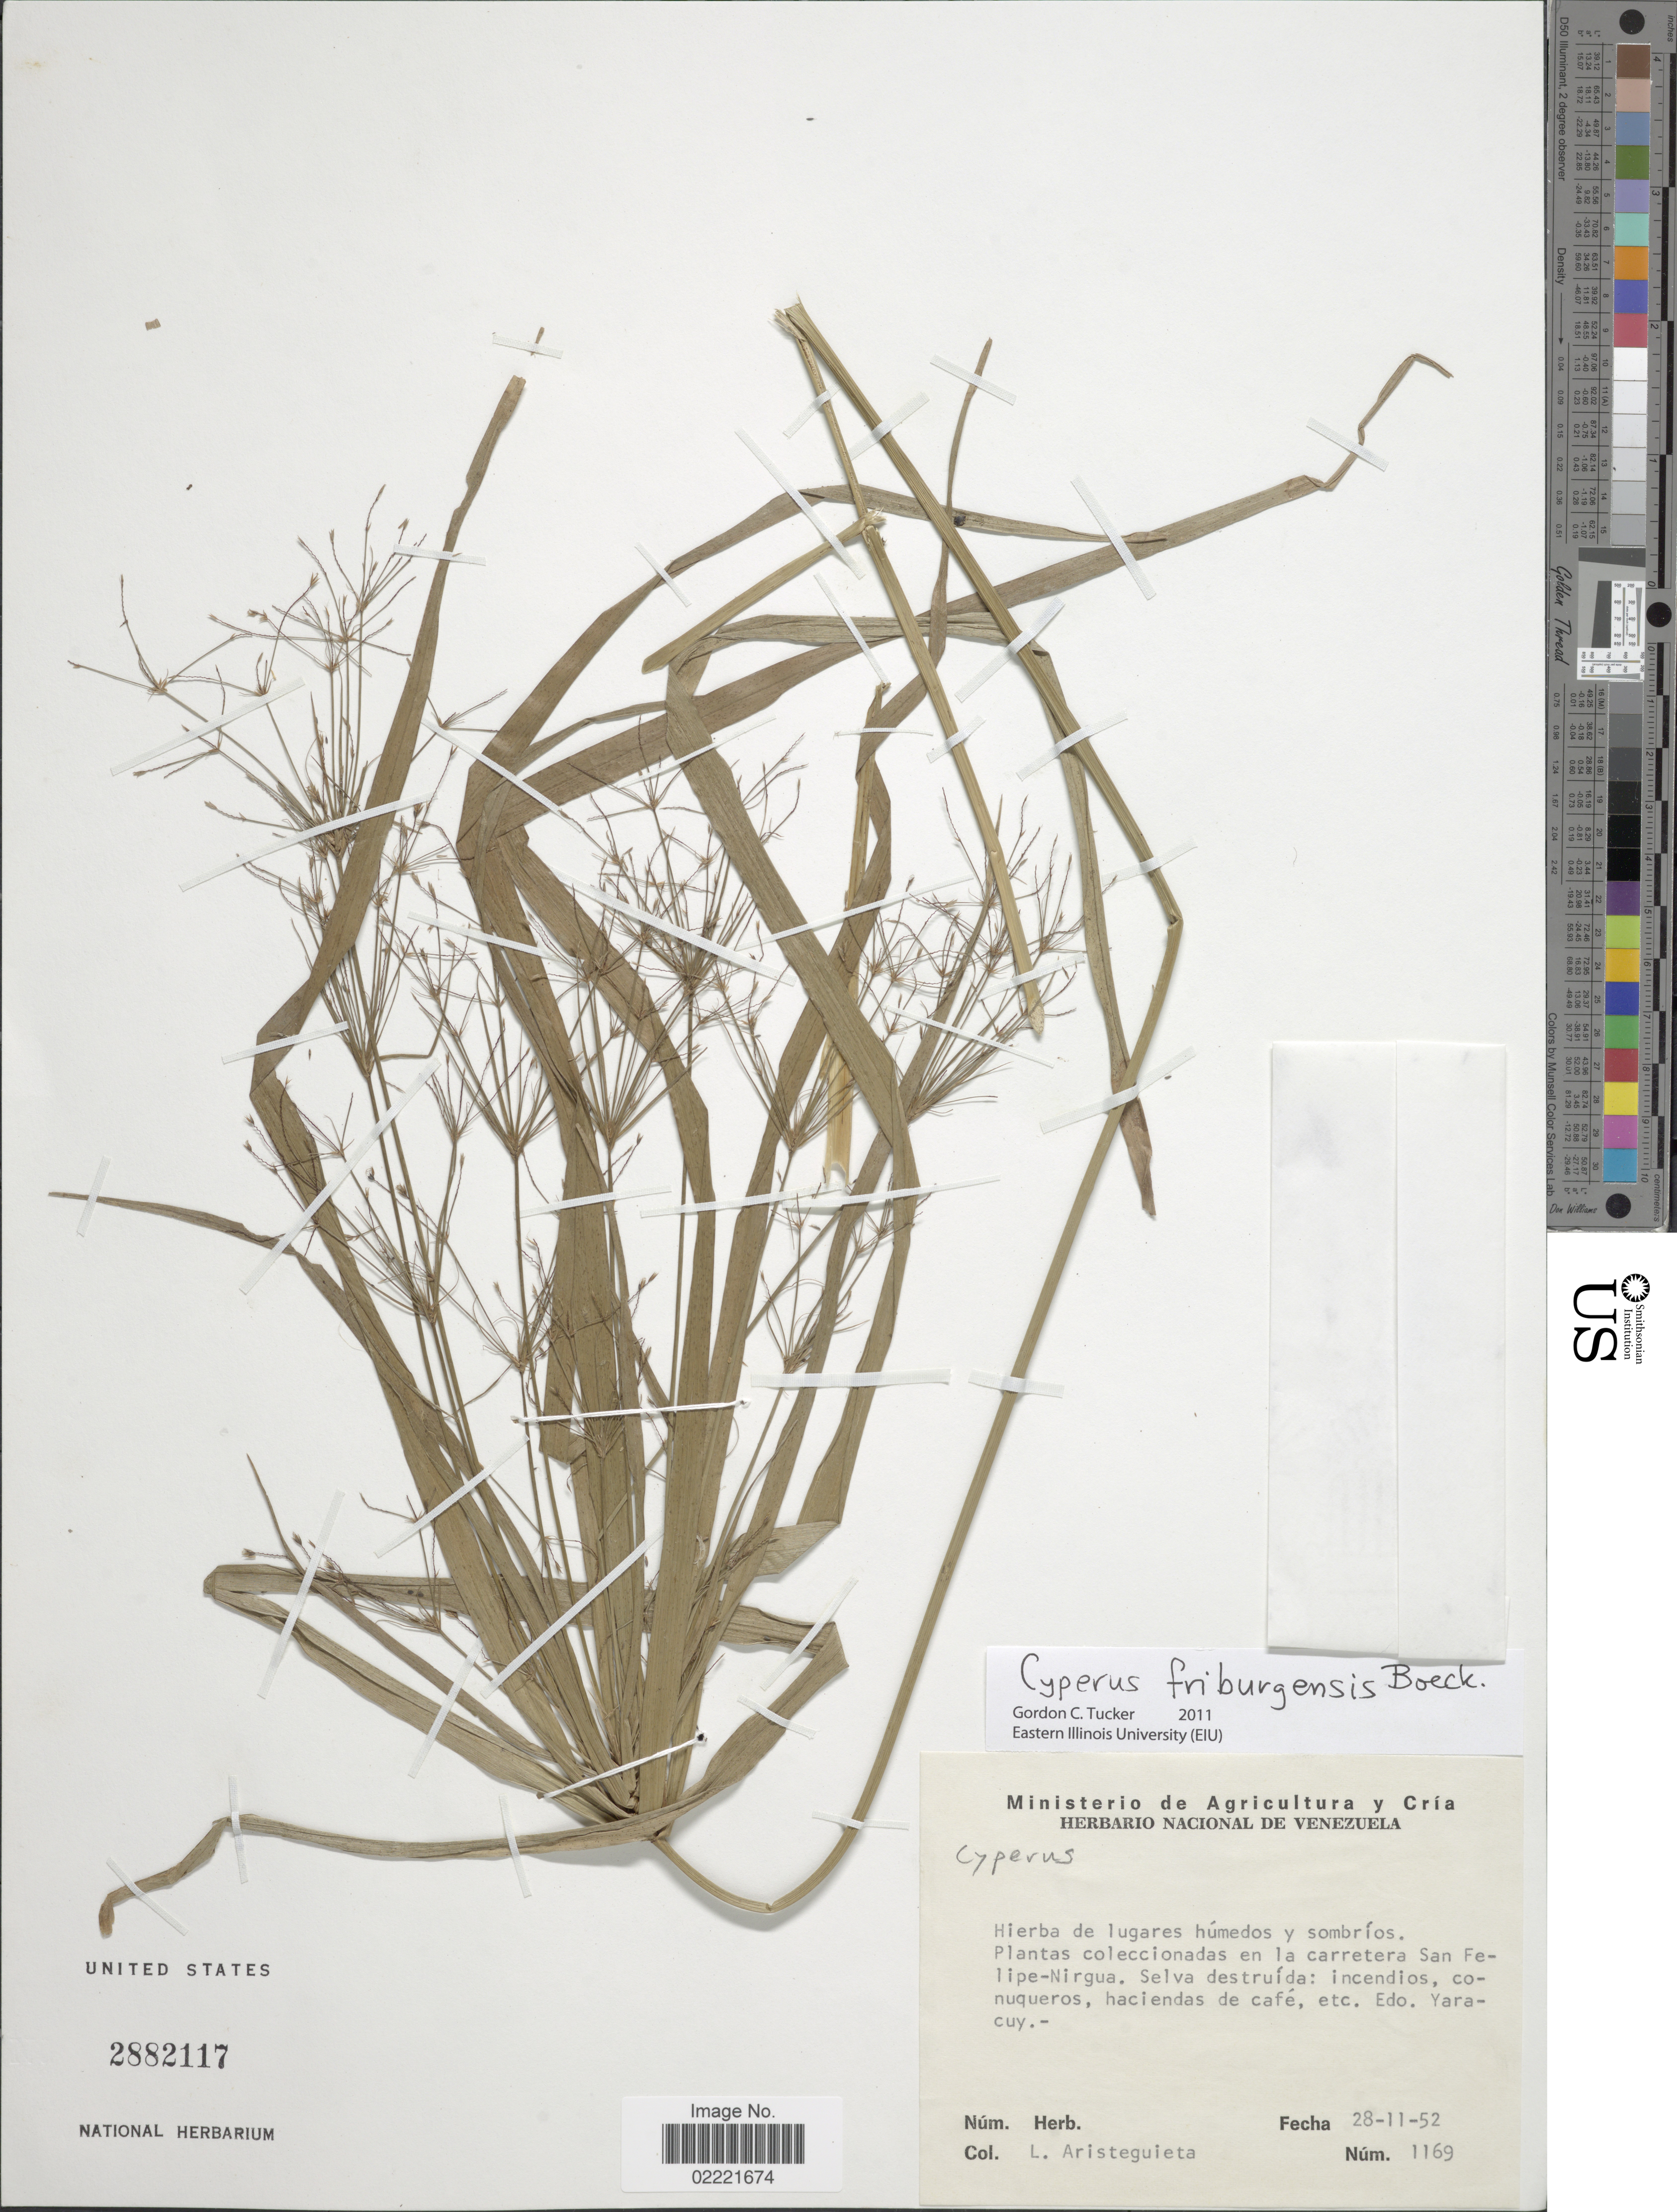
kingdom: Plantae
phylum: Tracheophyta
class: Liliopsida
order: Poales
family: Cyperaceae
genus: Cyperus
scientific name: Cyperus friburgensis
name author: Boeckeler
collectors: L. Aristeguieta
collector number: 1169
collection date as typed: Transcribed d/m/y: 28/11/52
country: Venezuela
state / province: Yaracuy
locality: La carretera San Felipe-Nirgua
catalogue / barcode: US 2882117